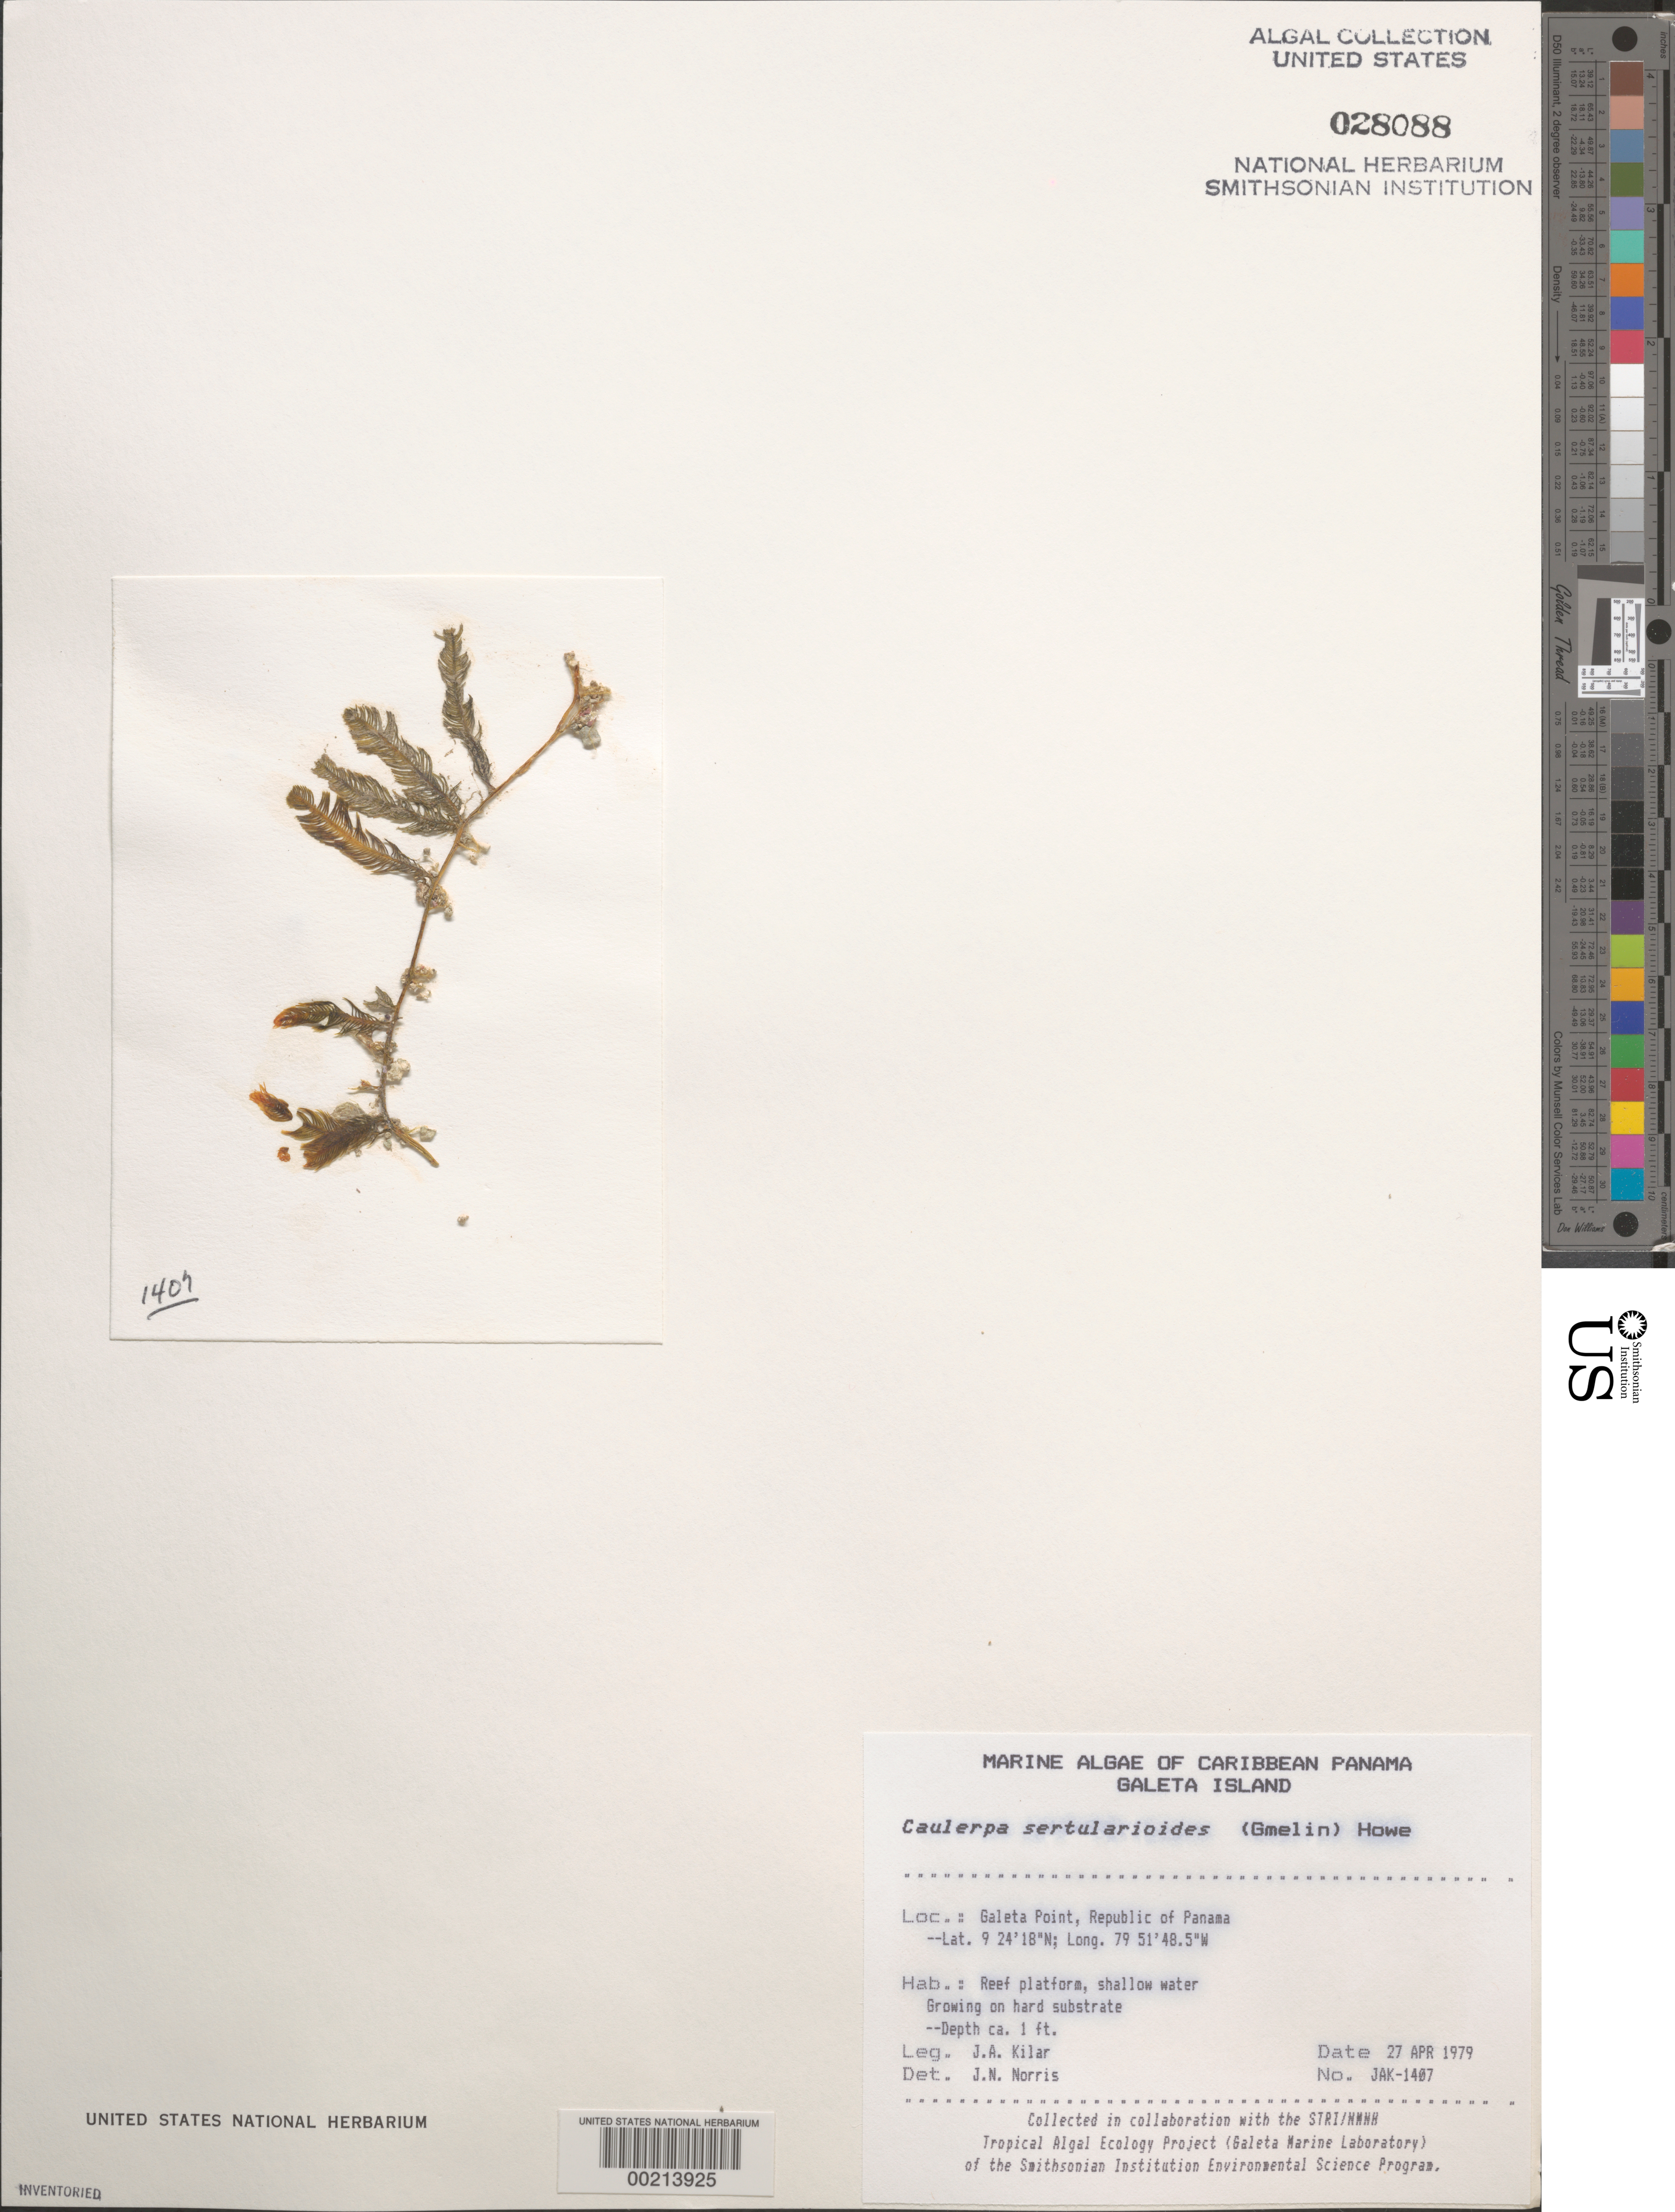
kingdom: Plantae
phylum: Chlorophyta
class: Ulvophyceae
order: Bryopsidales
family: Caulerpaceae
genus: Caulerpa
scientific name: Caulerpa sertularioides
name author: (S.G. Gmel.) M. Howe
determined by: Norris, James N.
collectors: J. A. Kilar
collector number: JAK-1407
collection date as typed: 27 Apr 1979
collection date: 1979-04-27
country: Panama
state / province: Colón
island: Galeta Island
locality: Galeta Point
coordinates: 9 24' 18" N, 79 51' 48.5" W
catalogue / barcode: US 28088